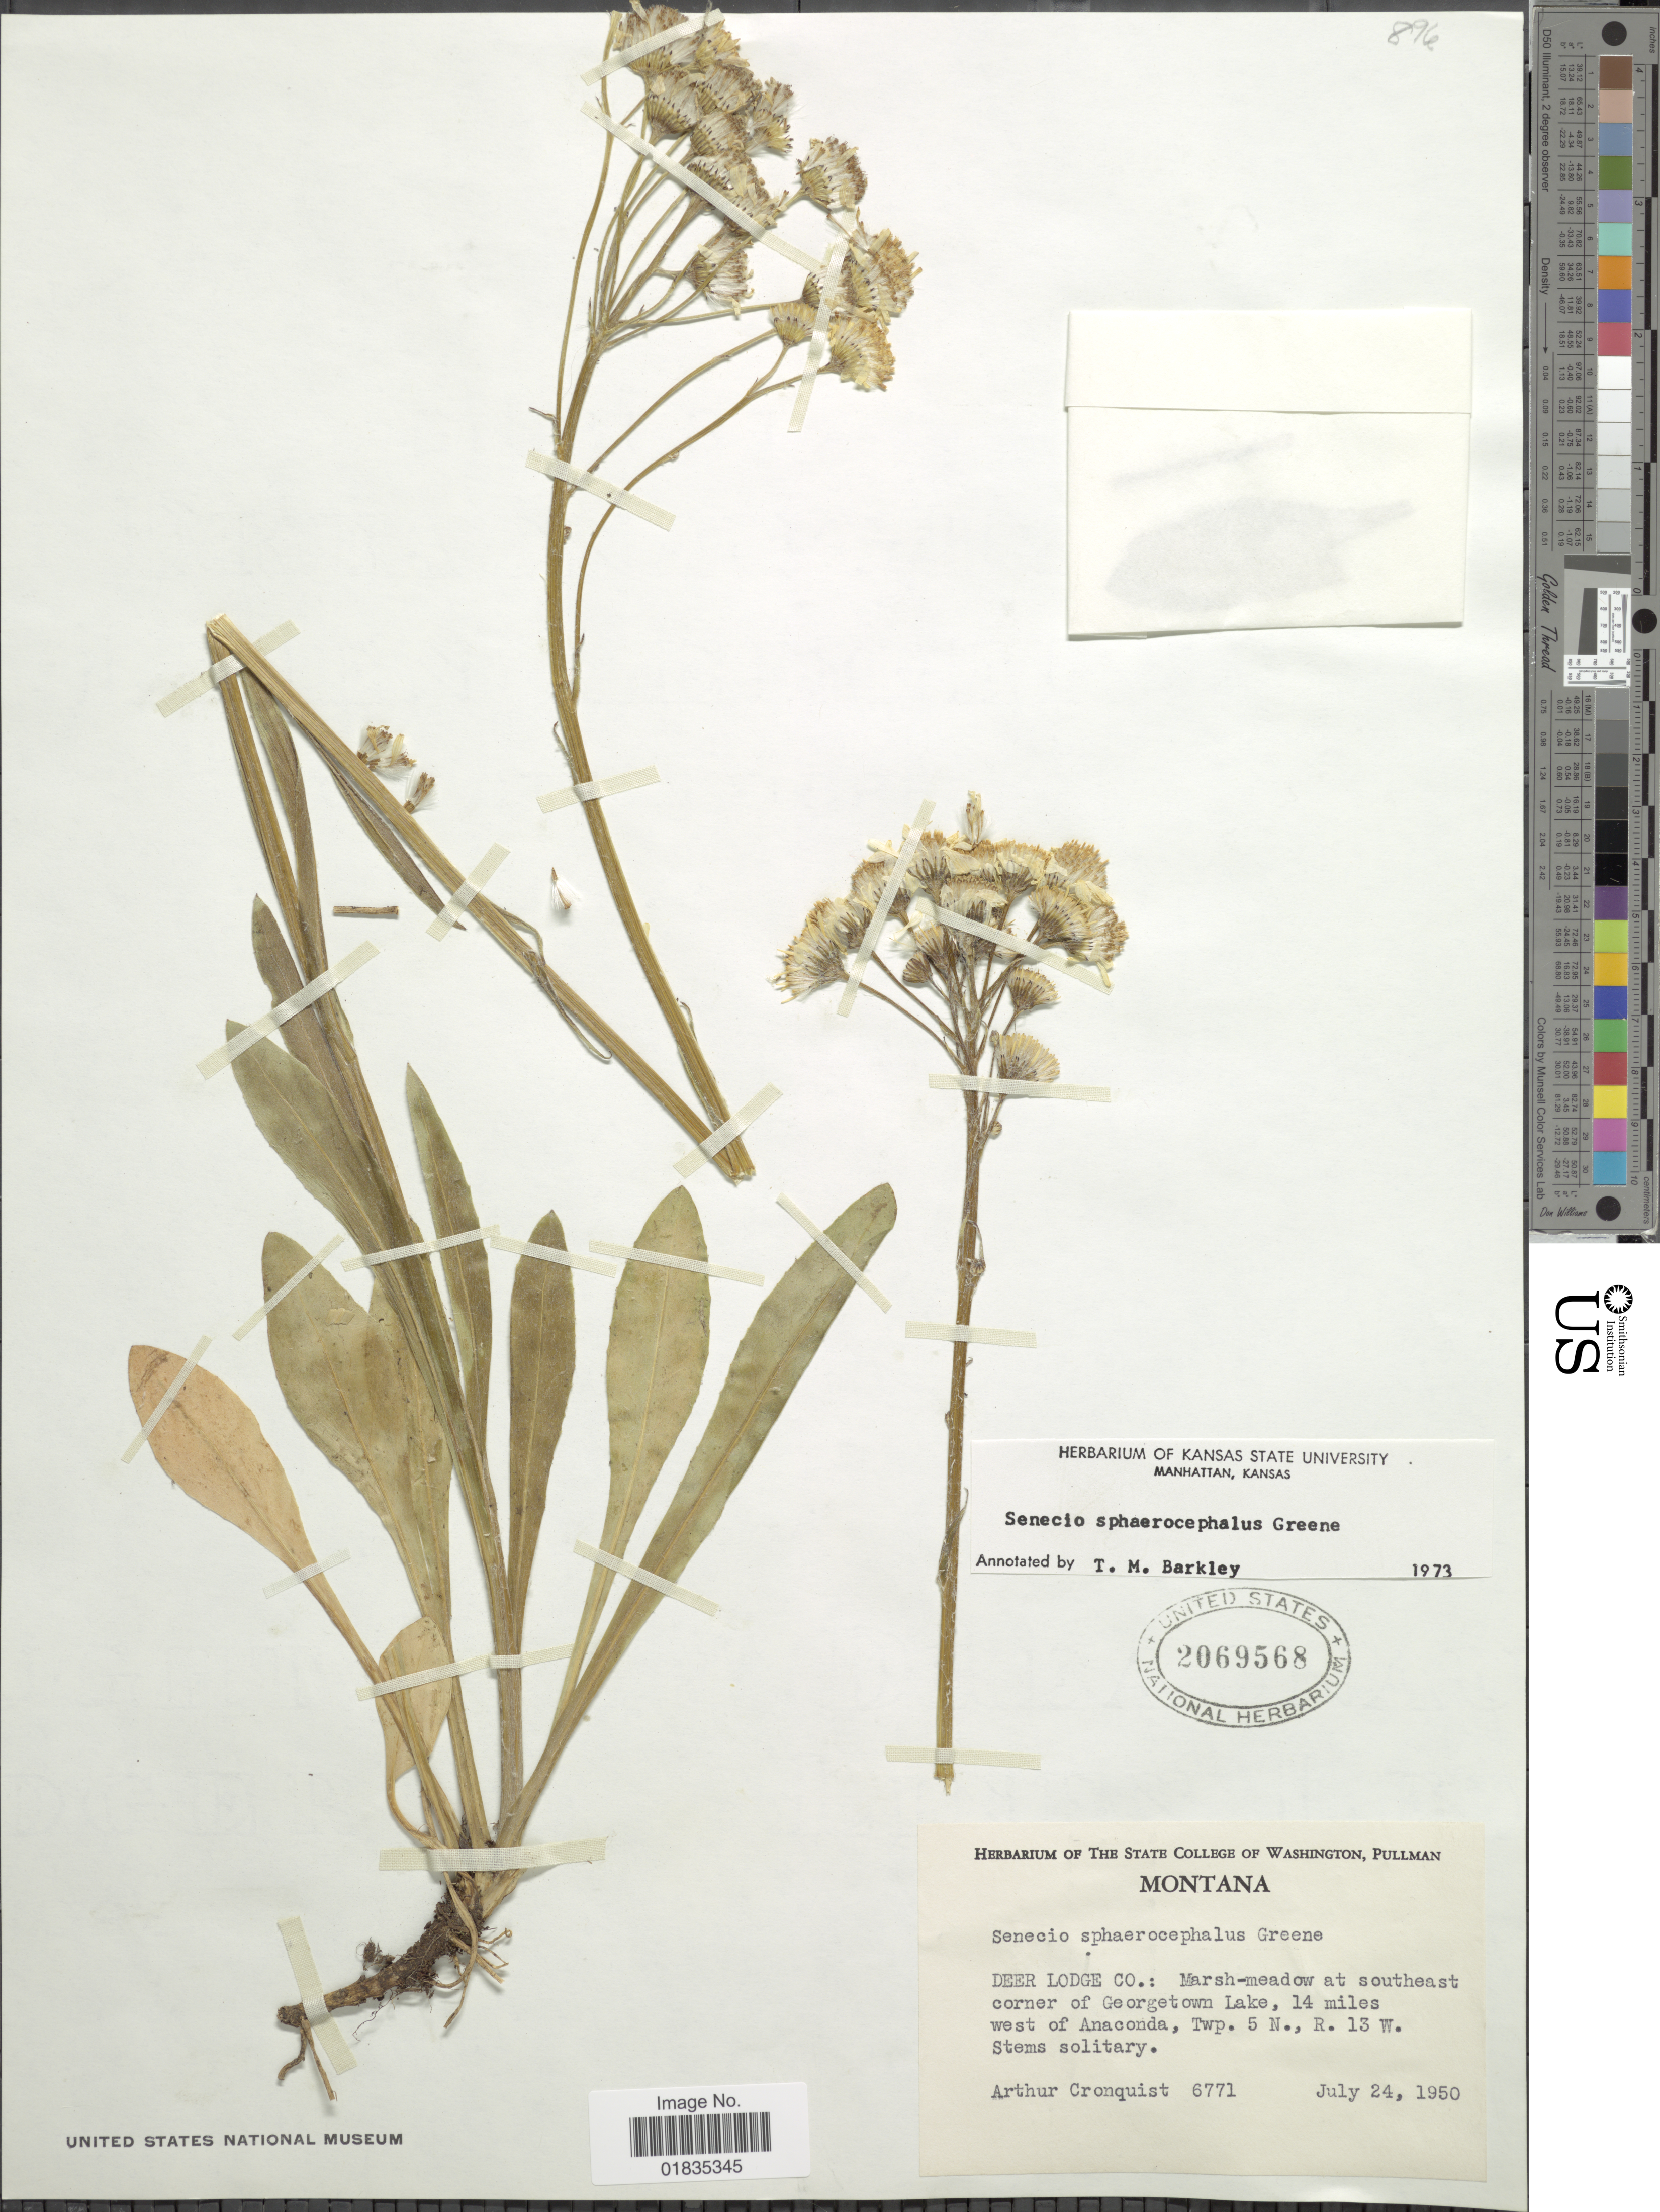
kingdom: Plantae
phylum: Tracheophyta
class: Magnoliopsida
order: Asterales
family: Asteraceae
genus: Senecio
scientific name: Senecio sphaerocephalus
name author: Greene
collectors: A. J. Cronquist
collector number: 6771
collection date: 1950-07-24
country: United States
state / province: Montana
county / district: Powell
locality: Deer Lodge Co.: Marsh-meadow at southeast corner of Georgetown Lake, 14 miles west of Anaconda, Twp. 5 N., R. 13 W.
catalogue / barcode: US 2069568